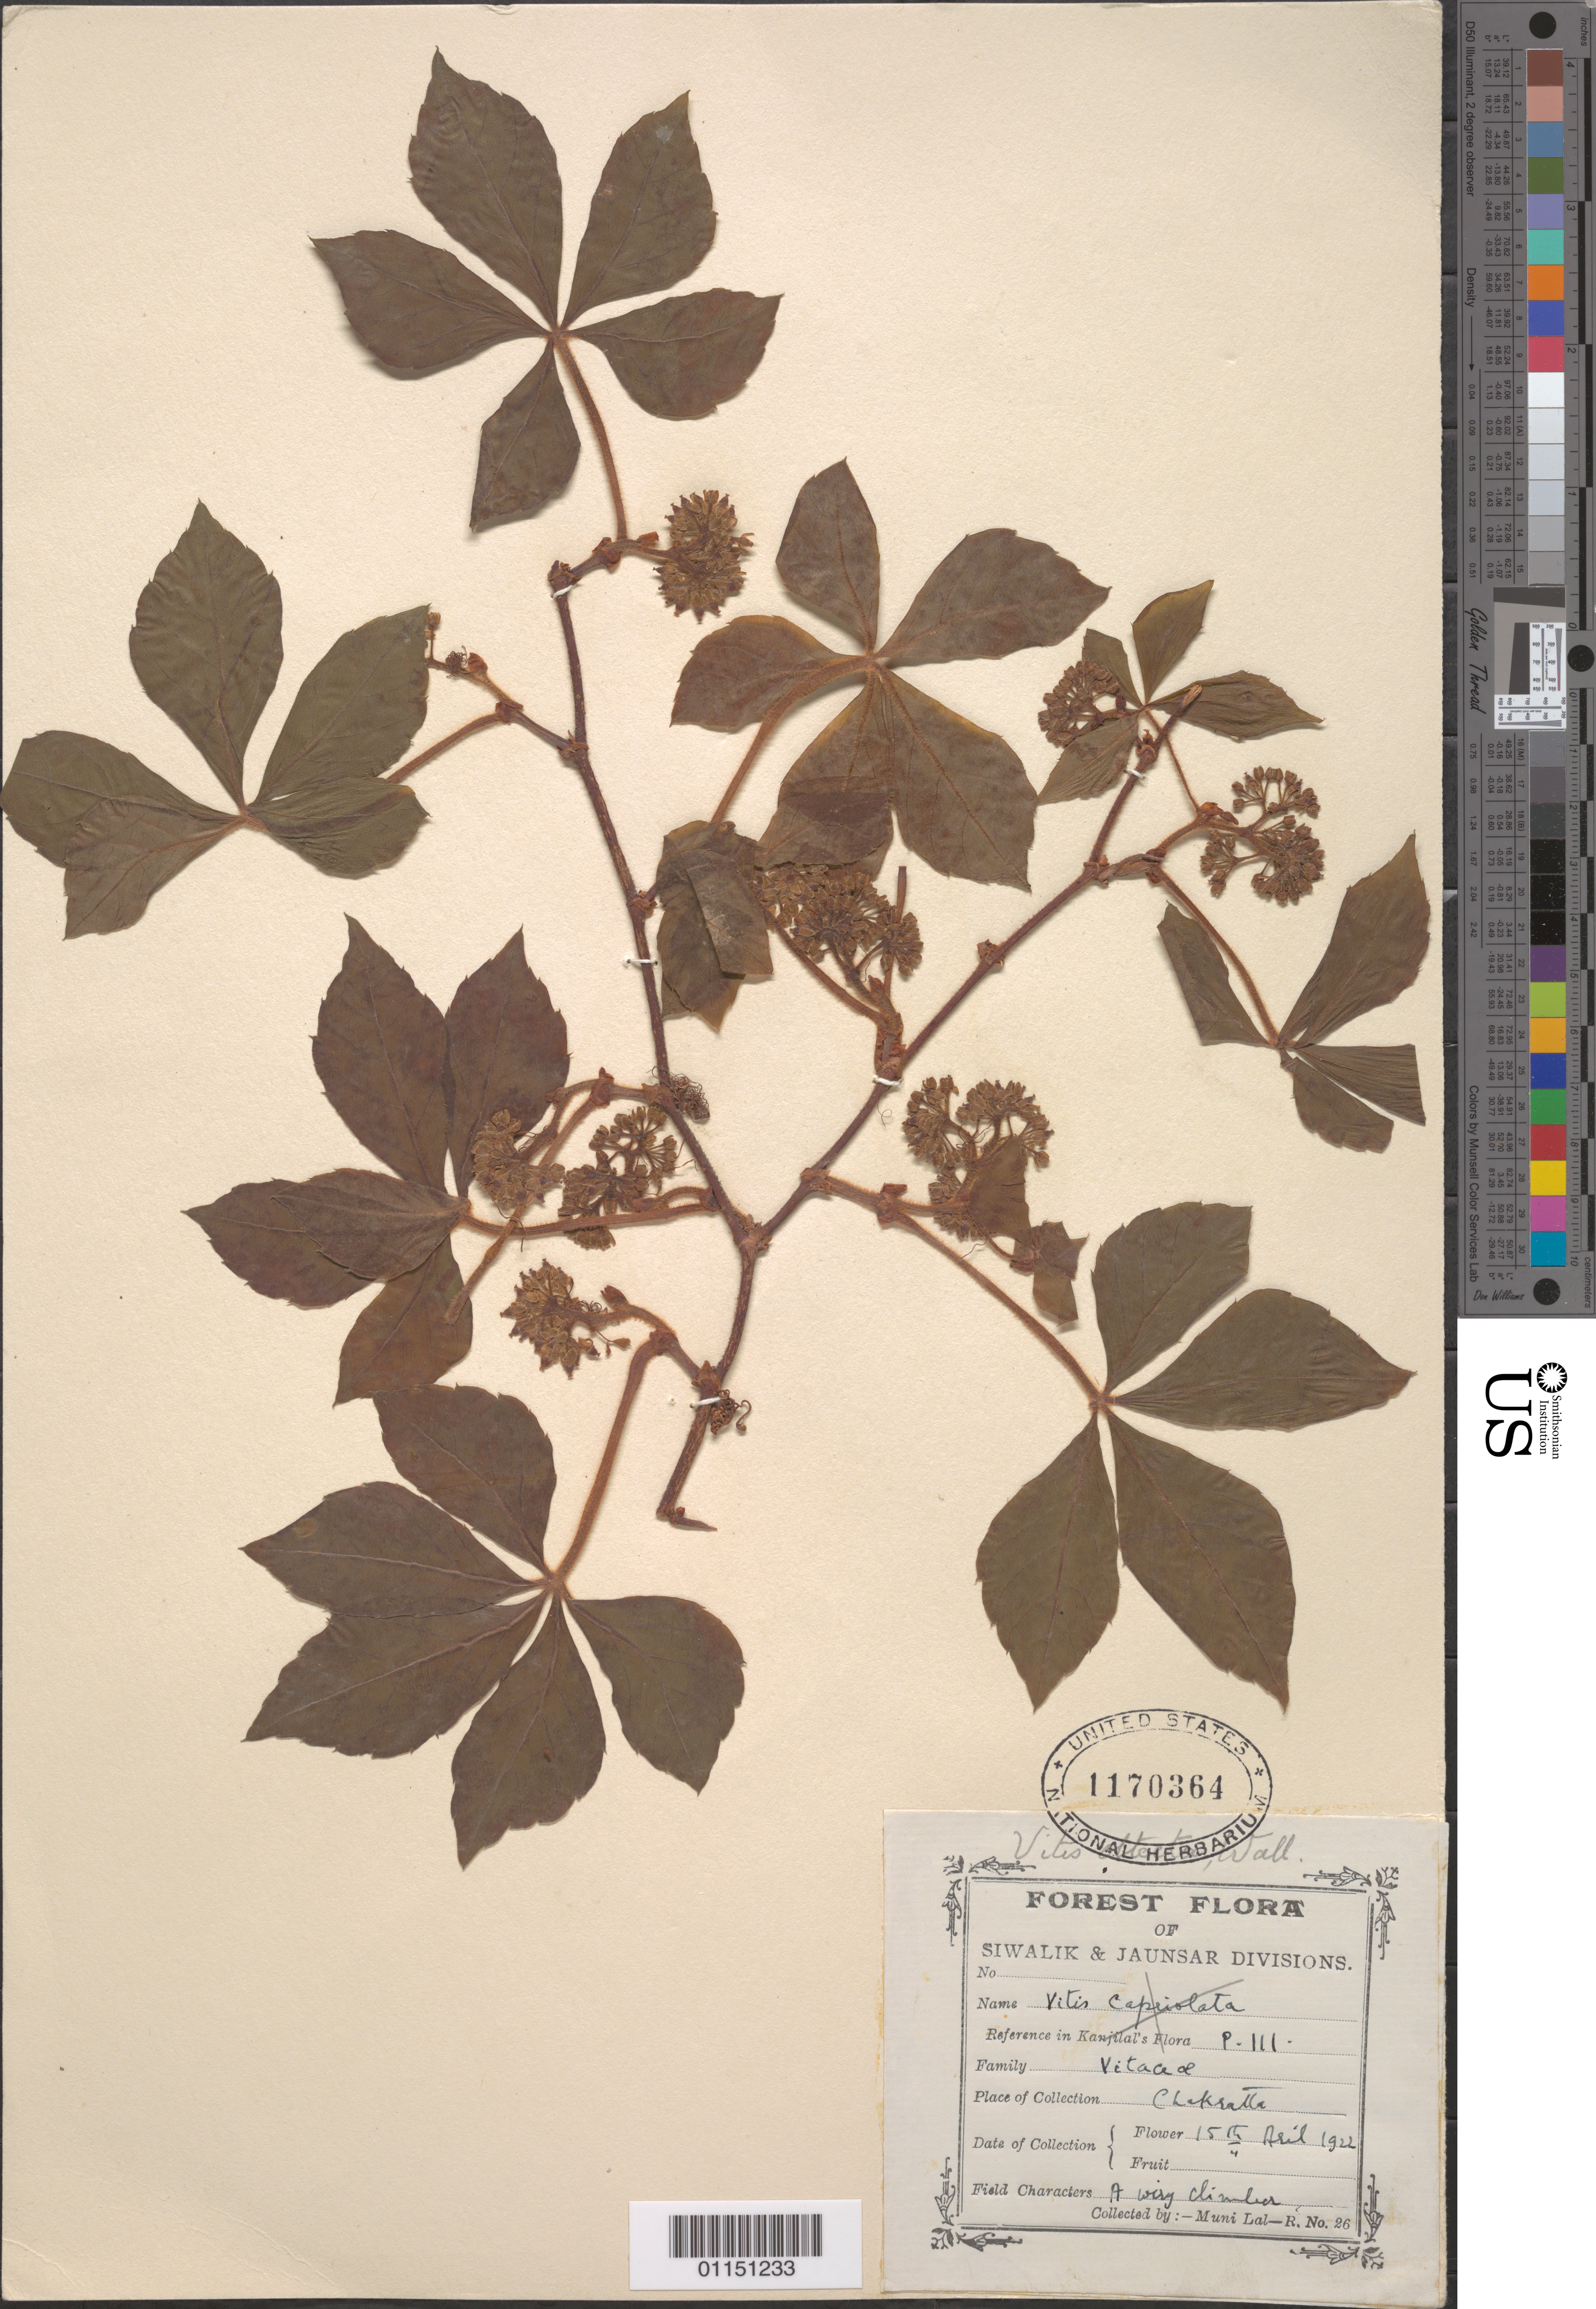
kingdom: Plantae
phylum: Tracheophyta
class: Magnoliopsida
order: Vitales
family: Vitaceae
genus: Vitis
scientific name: Vitis obtecta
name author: Wall. & M.A. Lawson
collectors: M. Lal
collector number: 26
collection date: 1922-04-15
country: India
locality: Siwalik & Jaunsar Divisions.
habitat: Climber.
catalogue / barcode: US 1170364